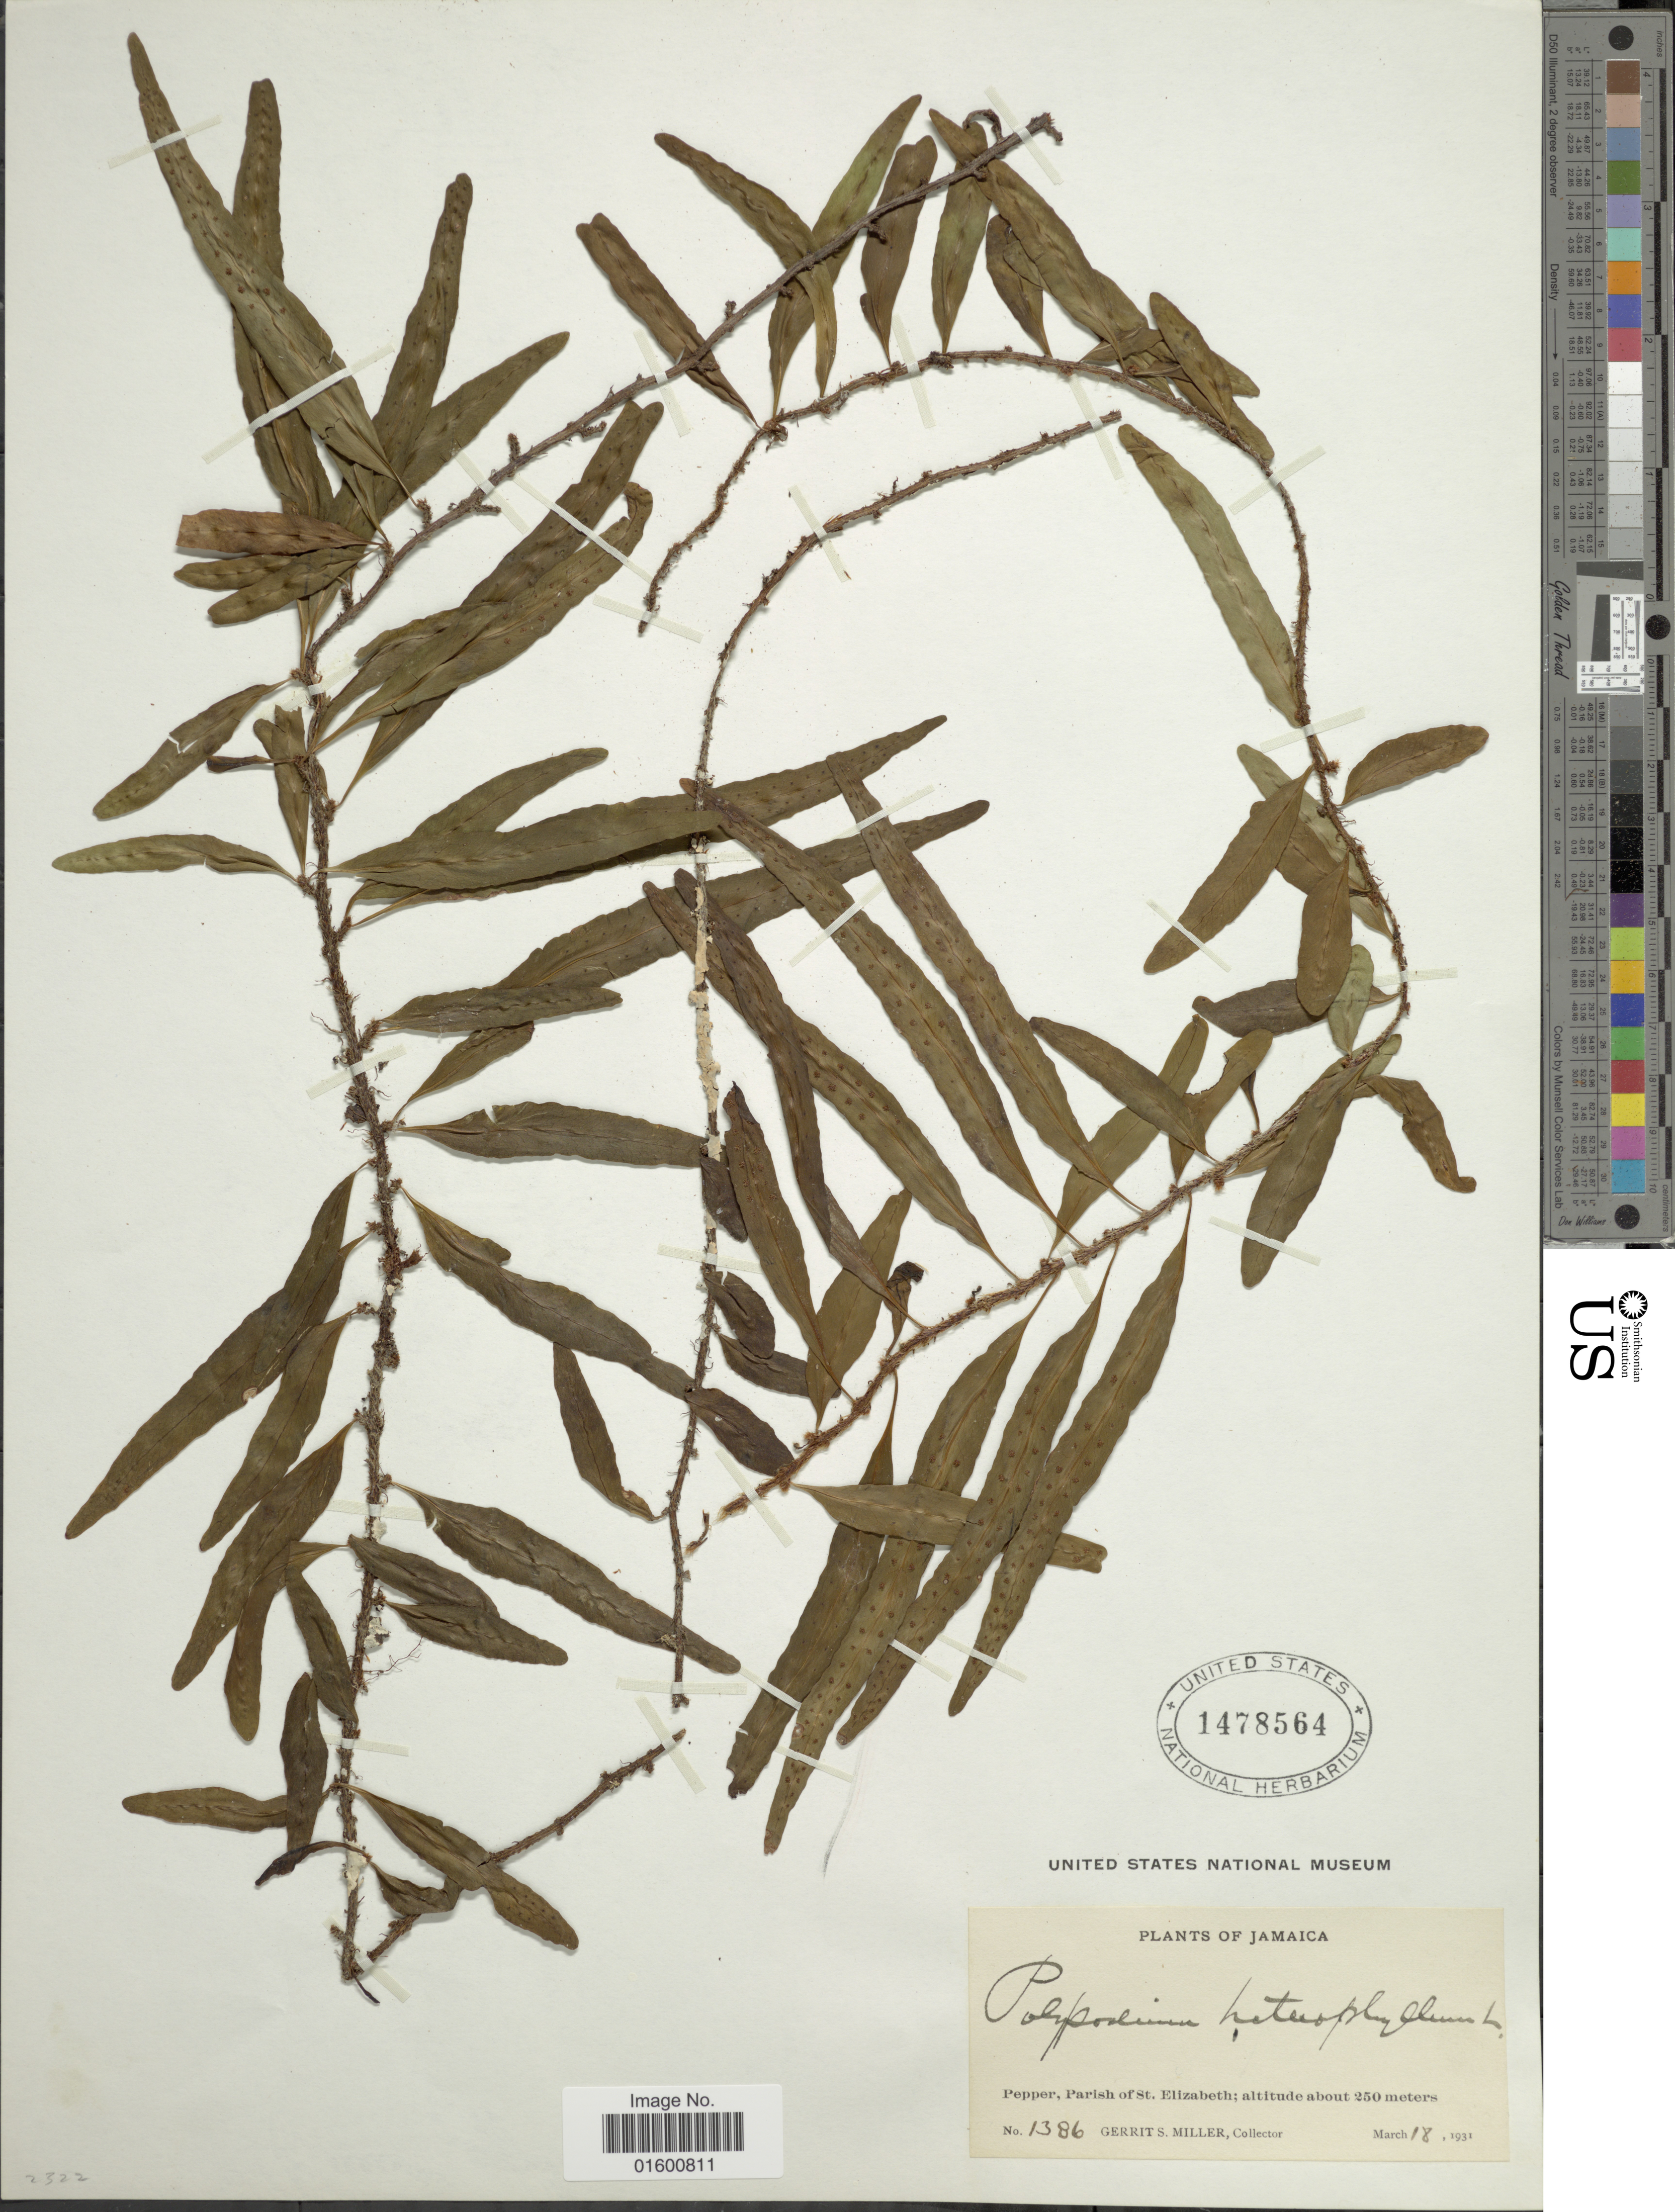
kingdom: Plantae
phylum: Tracheophyta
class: Polypodiopsida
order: Polypodiales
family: Polypodiaceae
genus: Microgramma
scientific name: Microgramma heterophylla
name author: (L.) Wherry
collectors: G. S. Miller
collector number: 1386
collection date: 1931-03-18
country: Jamaica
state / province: Saint Elizabeth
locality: Pepper, Parish of St. Elizabeth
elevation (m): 250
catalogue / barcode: US 1478564